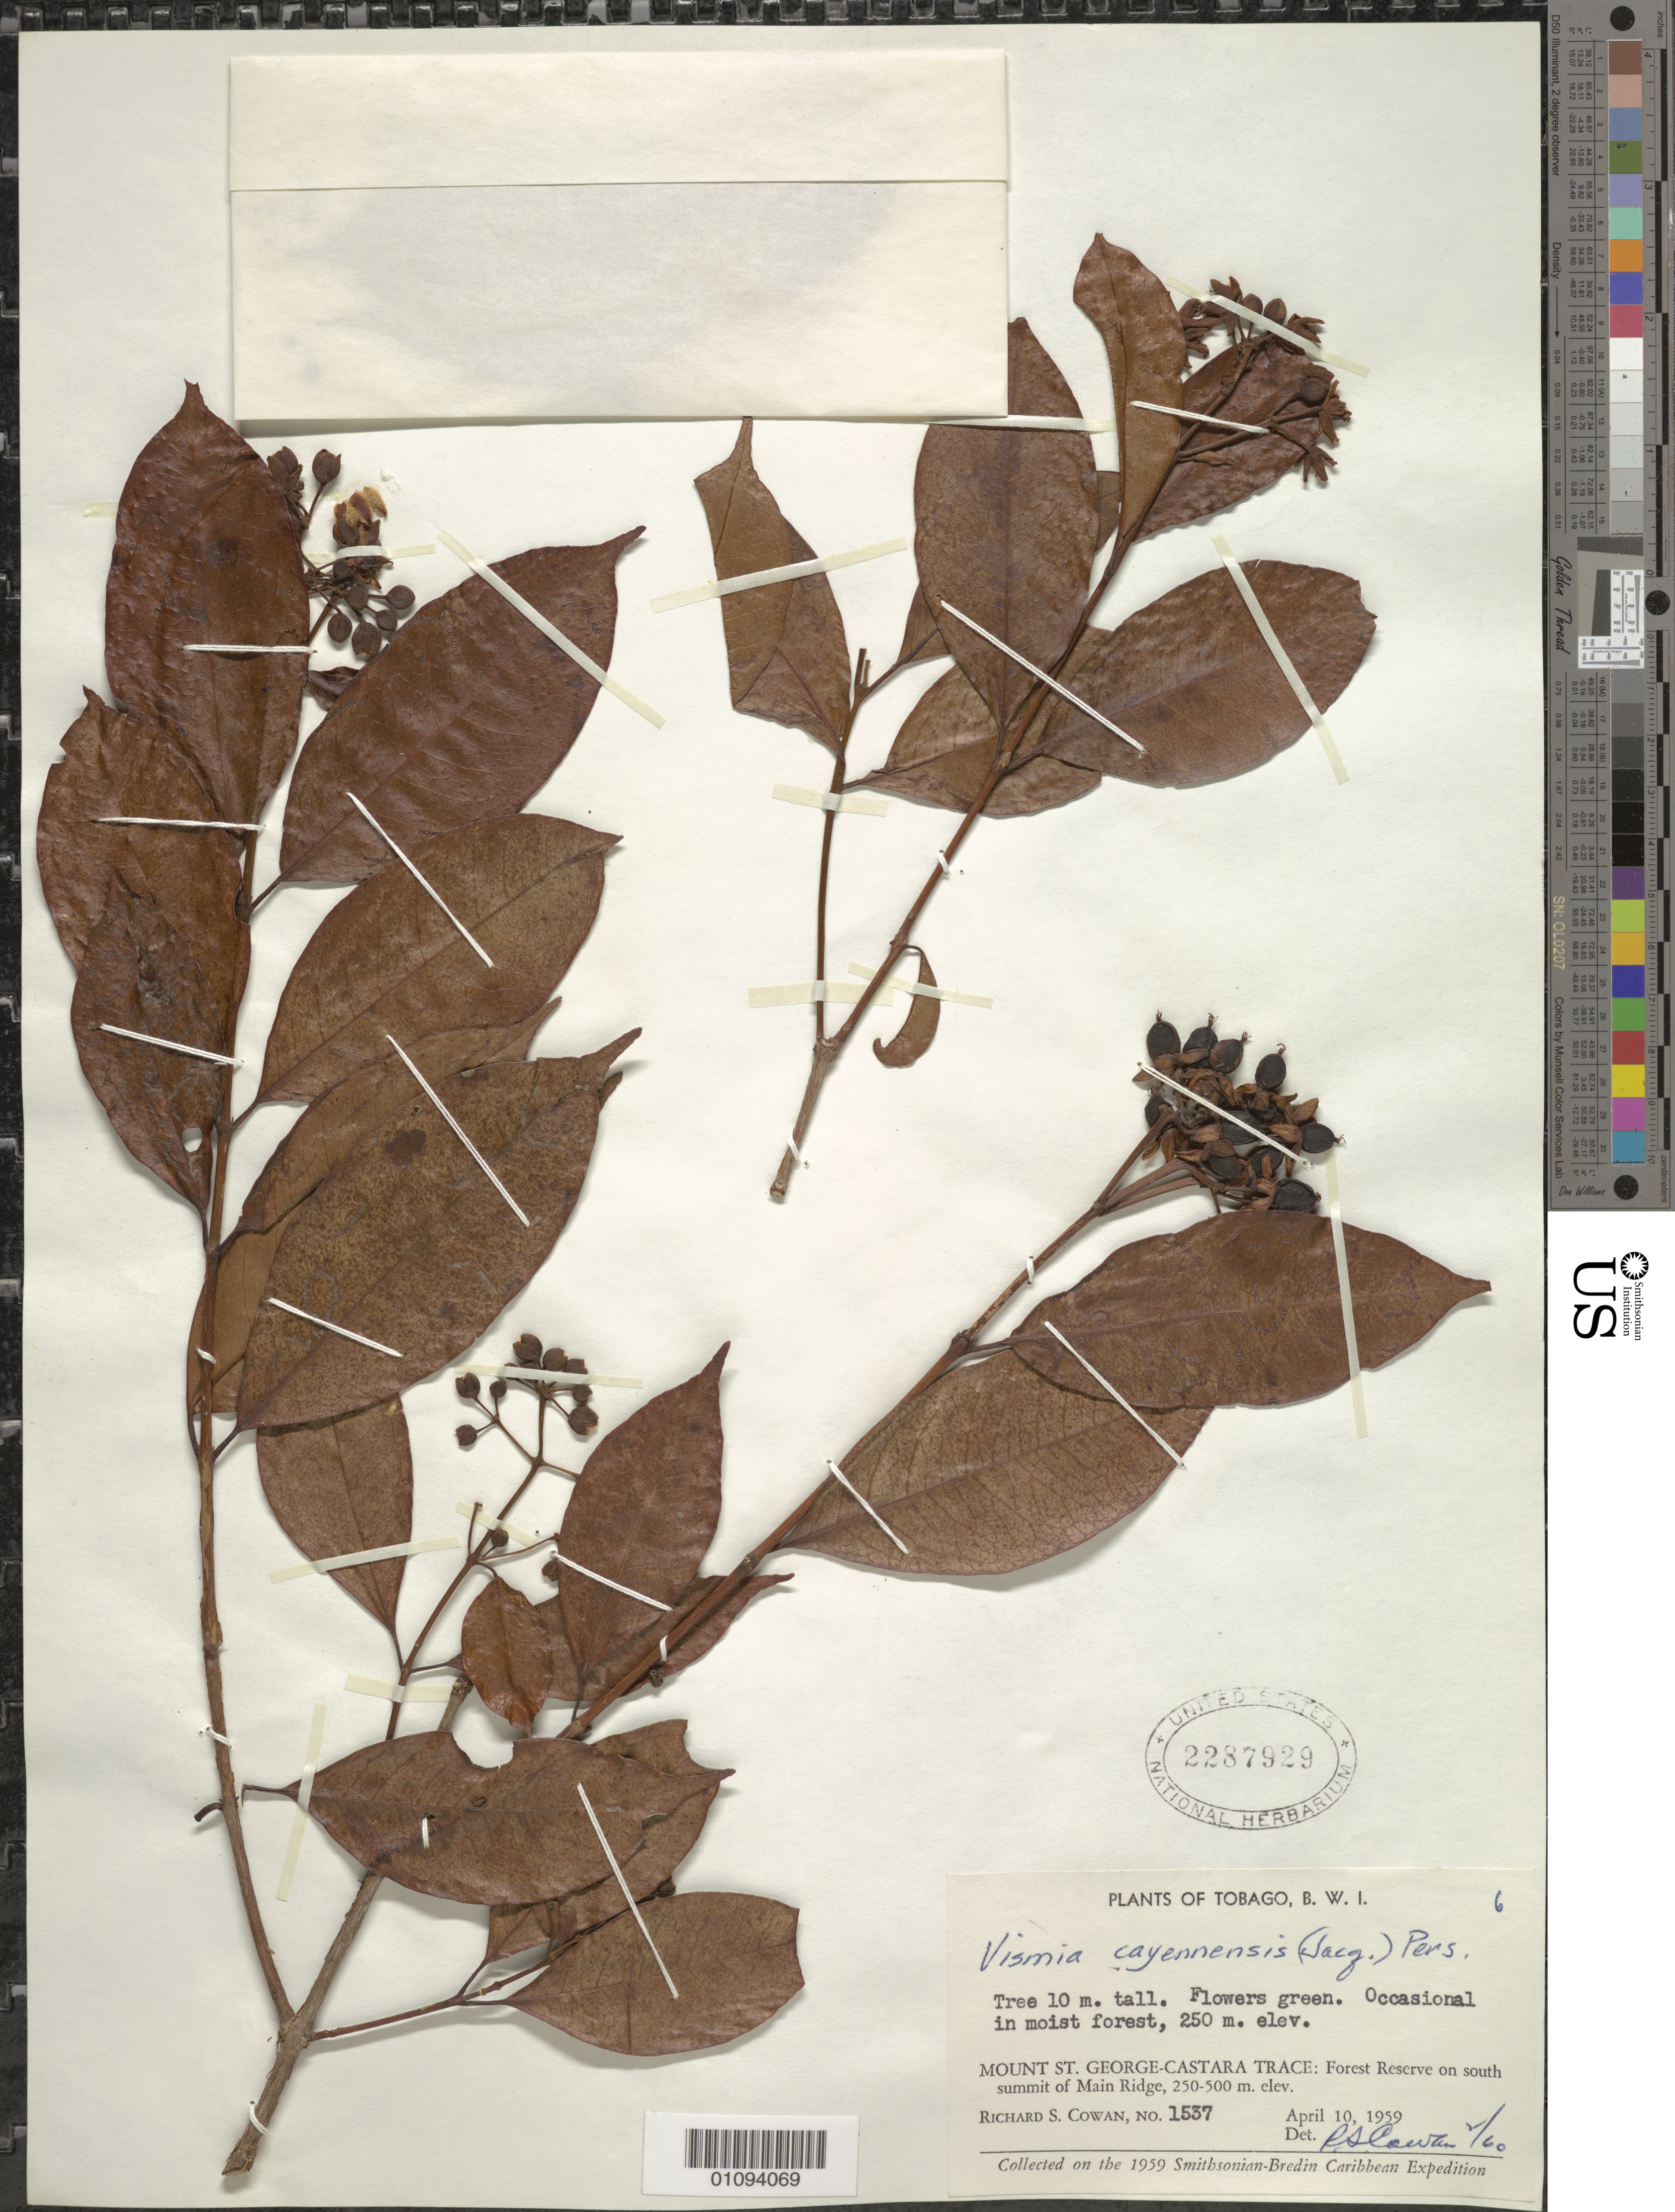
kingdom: Plantae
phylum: Tracheophyta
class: Magnoliopsida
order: Malpighiales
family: Hypericaceae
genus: Vismia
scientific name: Vismia cayennensis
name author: (Jacq.) Pers.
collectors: R. S. Cowan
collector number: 1537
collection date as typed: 10 Apr 1959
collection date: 1959-04-10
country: Trinidad and Tobago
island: Tobago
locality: Mount St. George-Castaria Trace, forest reserve on S summit of Main Ridge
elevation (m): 250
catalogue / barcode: US 2287929